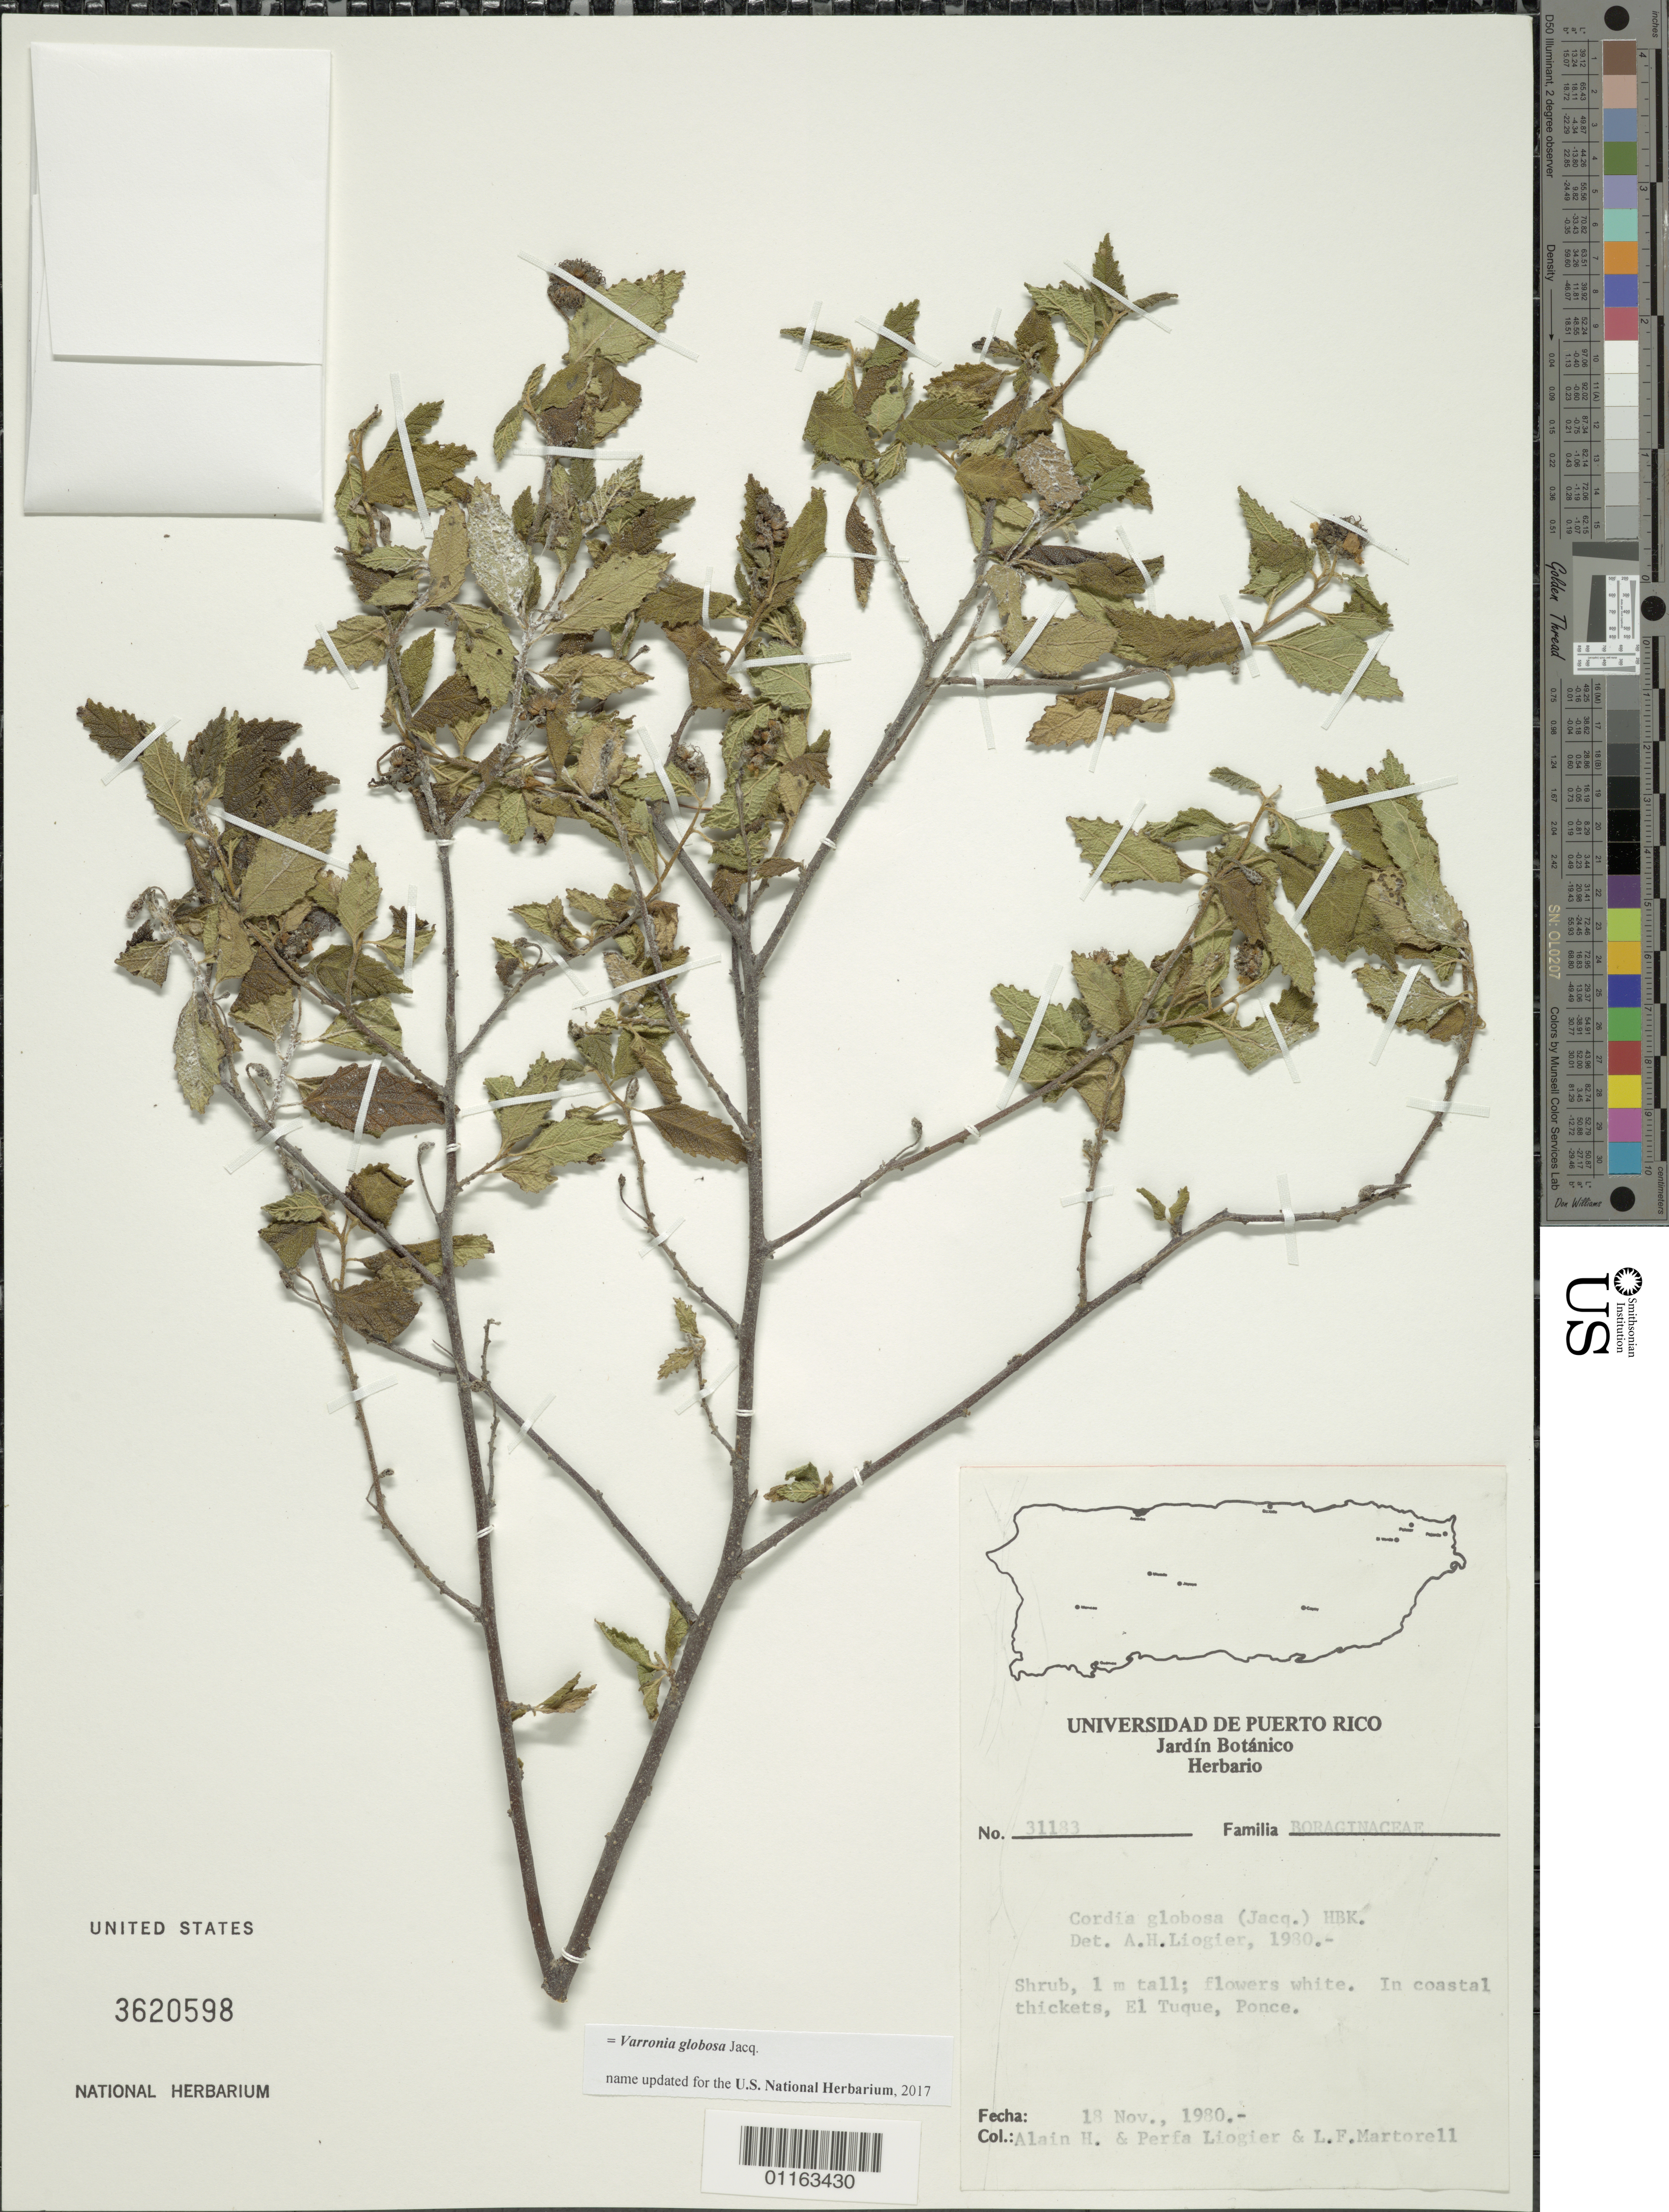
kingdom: Plantae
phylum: Tracheophyta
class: Magnoliopsida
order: Boraginales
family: Cordiaceae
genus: Varronia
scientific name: Varronia bullata subsp. humilis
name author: (Jacq.) Feuillet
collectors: L. Martorell, M. P. Liogier & A. H. Liogier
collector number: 31183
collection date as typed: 18 Nov 1980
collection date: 1980-11-18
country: Puerto Rico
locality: In coastal thickets, El Tuque, Ponce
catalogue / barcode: US 3620598